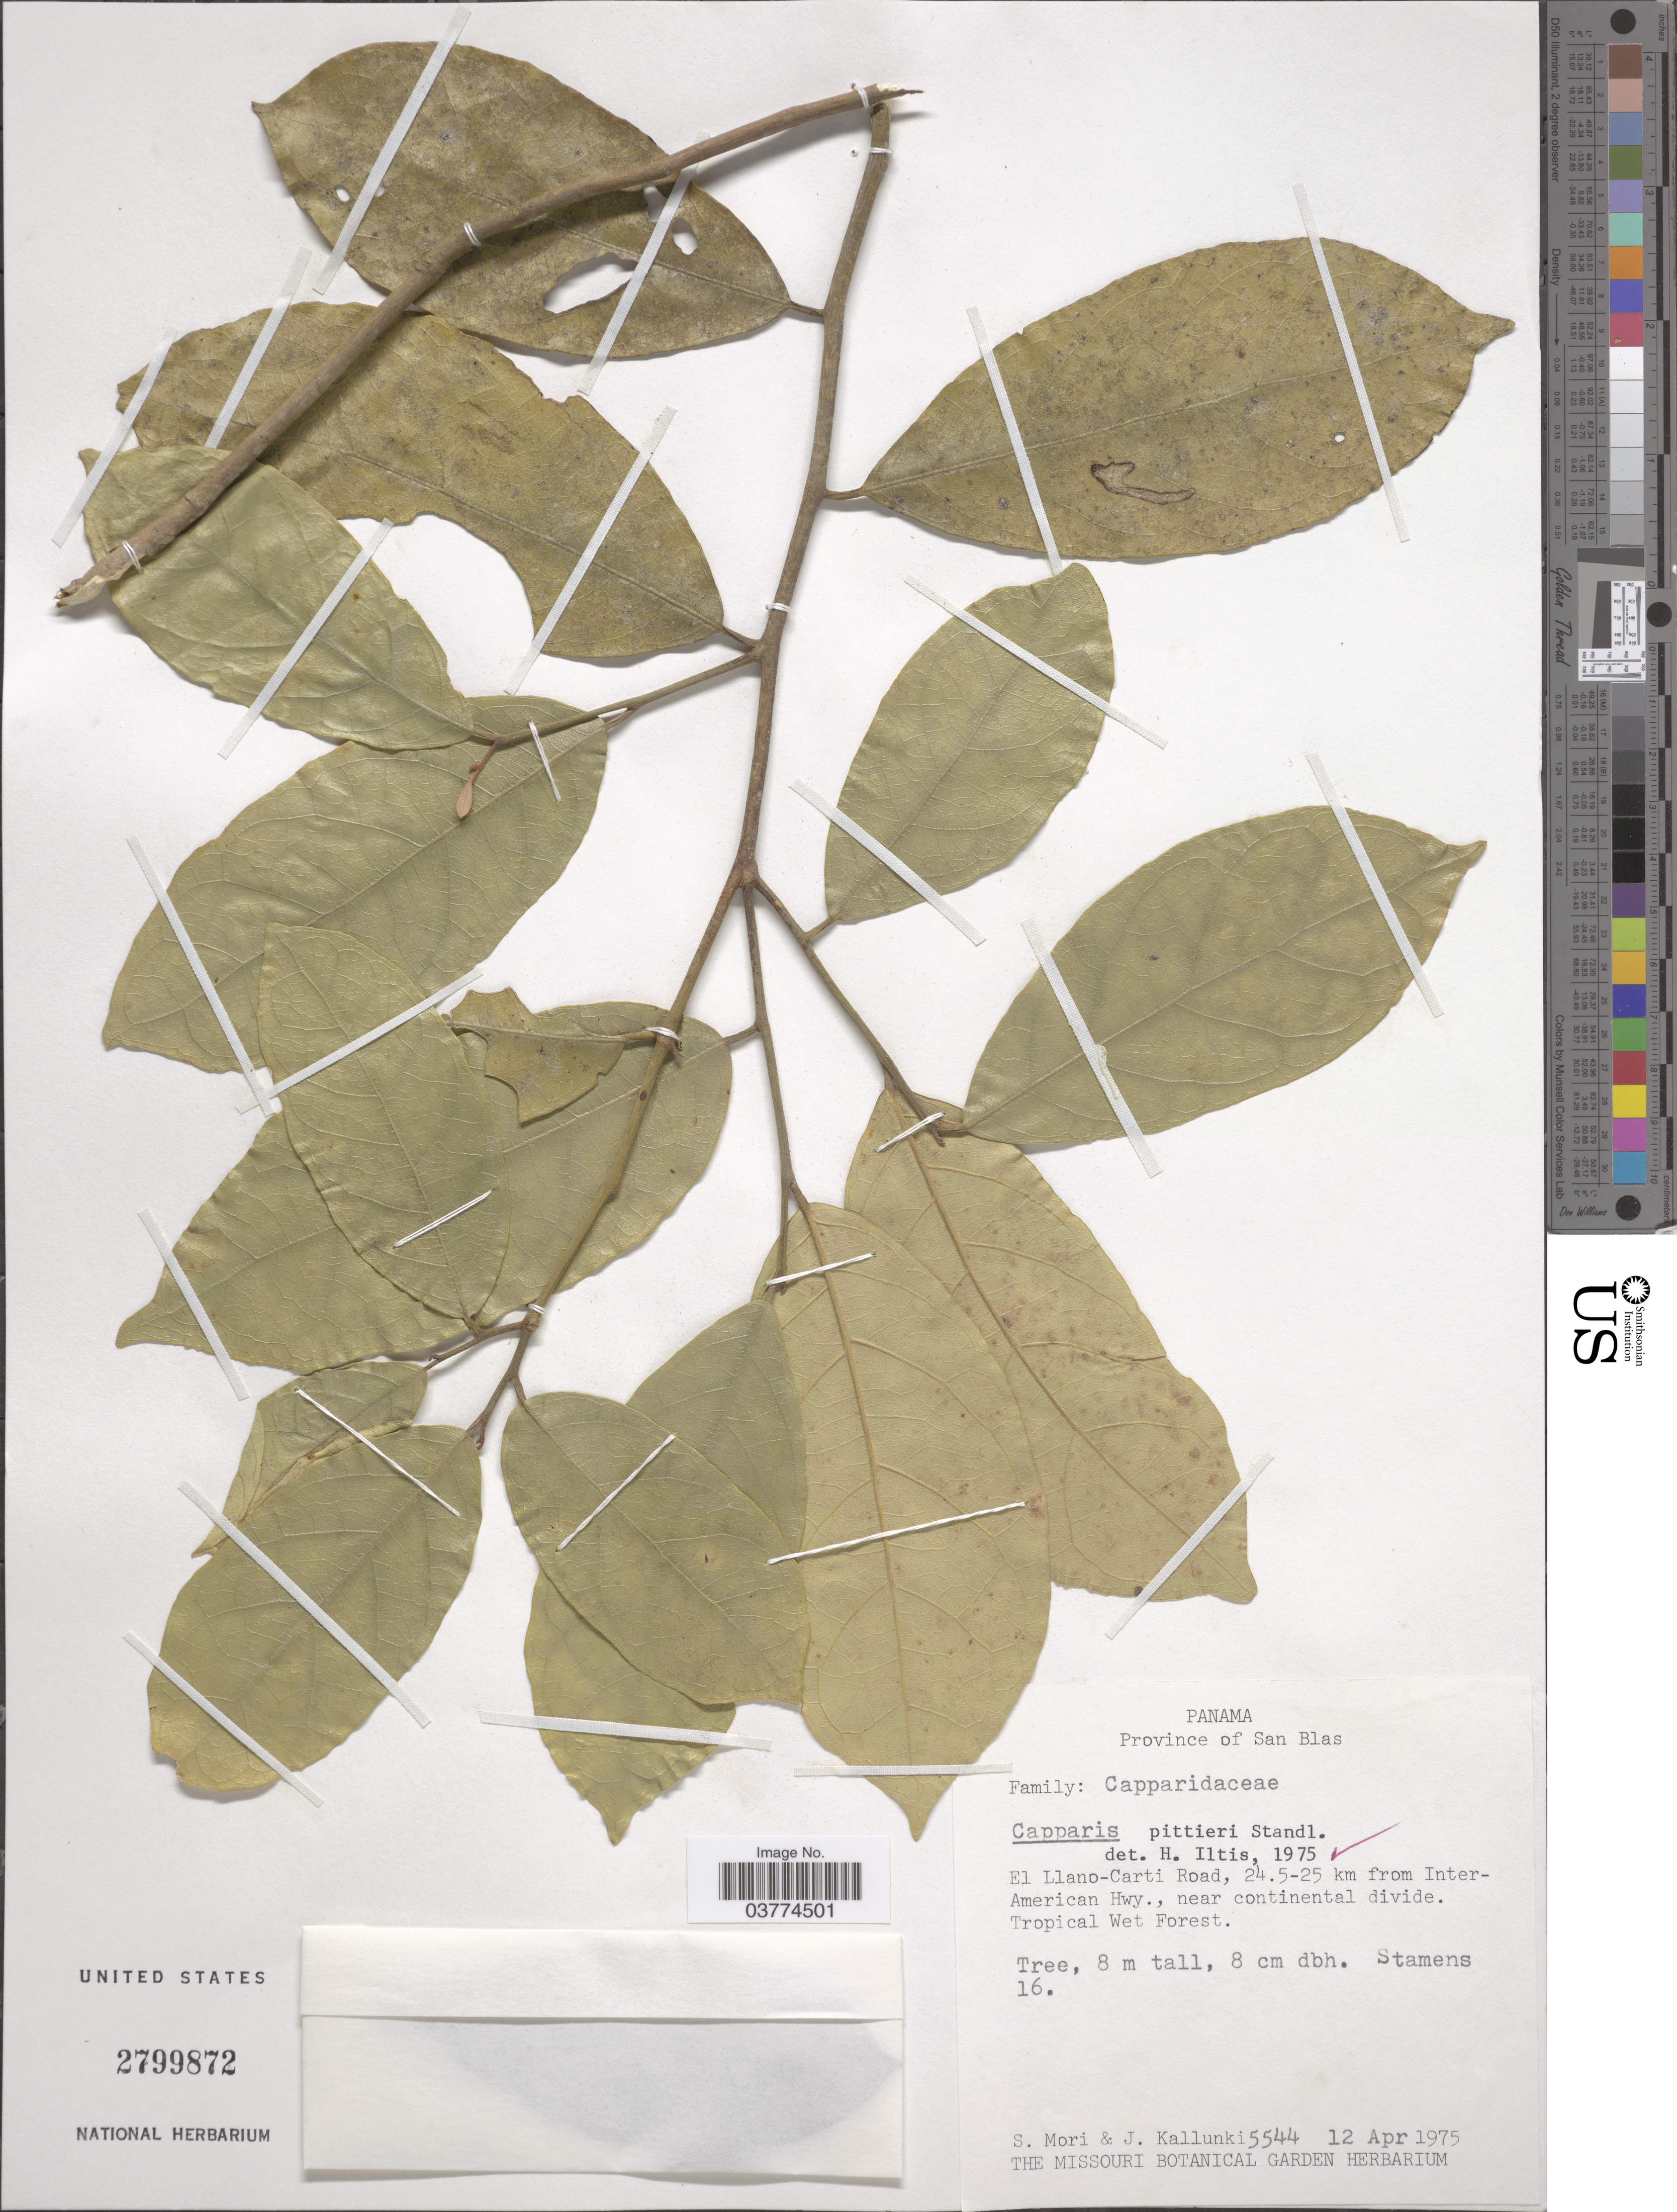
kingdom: Plantae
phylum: Tracheophyta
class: Magnoliopsida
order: Brassicales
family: Capparaceae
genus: Preslianthus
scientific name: Preslianthus pittieri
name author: (Standl.) Cornejo & Iltis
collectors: S. Mori & J. Kallunki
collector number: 5544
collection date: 1975-04-12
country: Panama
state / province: Kuna Yala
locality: Province of San Blas. El Llano-Carti Road, 24. 5-25 km from Inter-American Hwy., near continental divide. Tropical Wet Forest.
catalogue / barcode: US 2799872